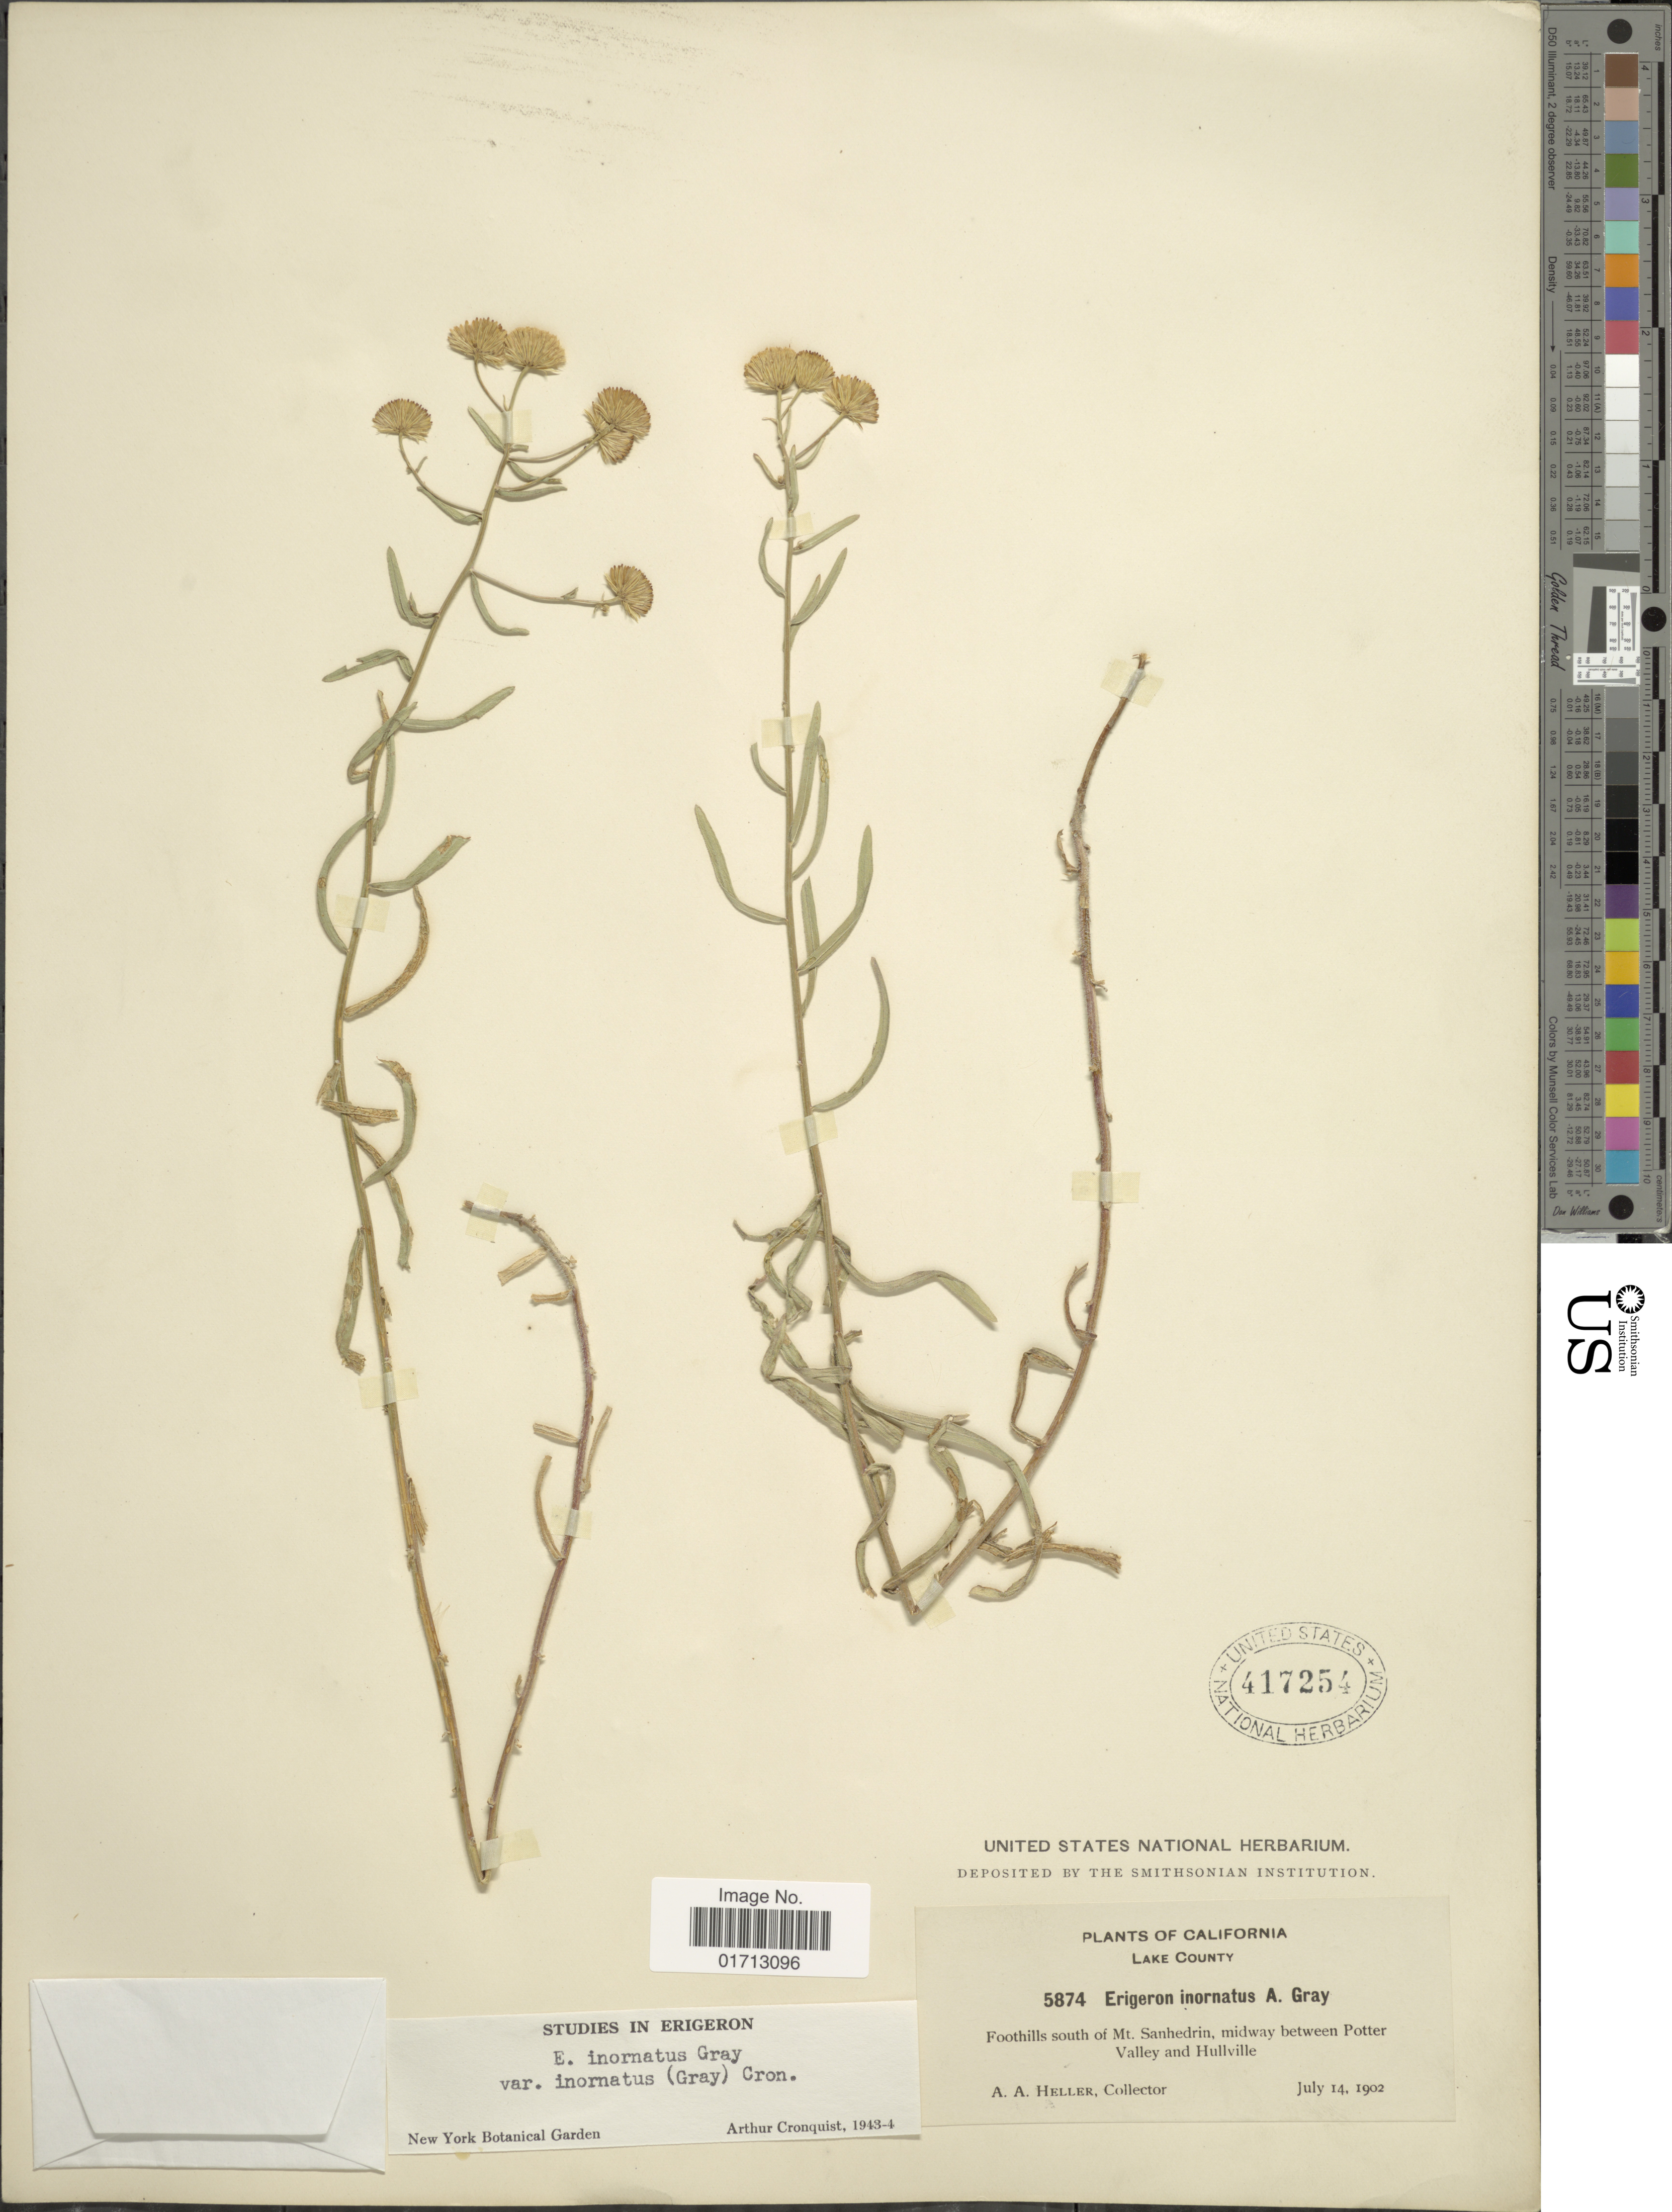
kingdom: Plantae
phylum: Tracheophyta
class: Magnoliopsida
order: Asterales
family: Asteraceae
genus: Erigeron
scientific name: Erigeron inornatus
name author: (A. Gray) A. Gray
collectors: A. A. Heller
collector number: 5874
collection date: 1902-07-14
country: United States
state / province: California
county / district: Lake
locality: Lake County, Foothills south of Mt. Sanhedrin, midway between Potter Valley and Hullville.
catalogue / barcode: US 417254